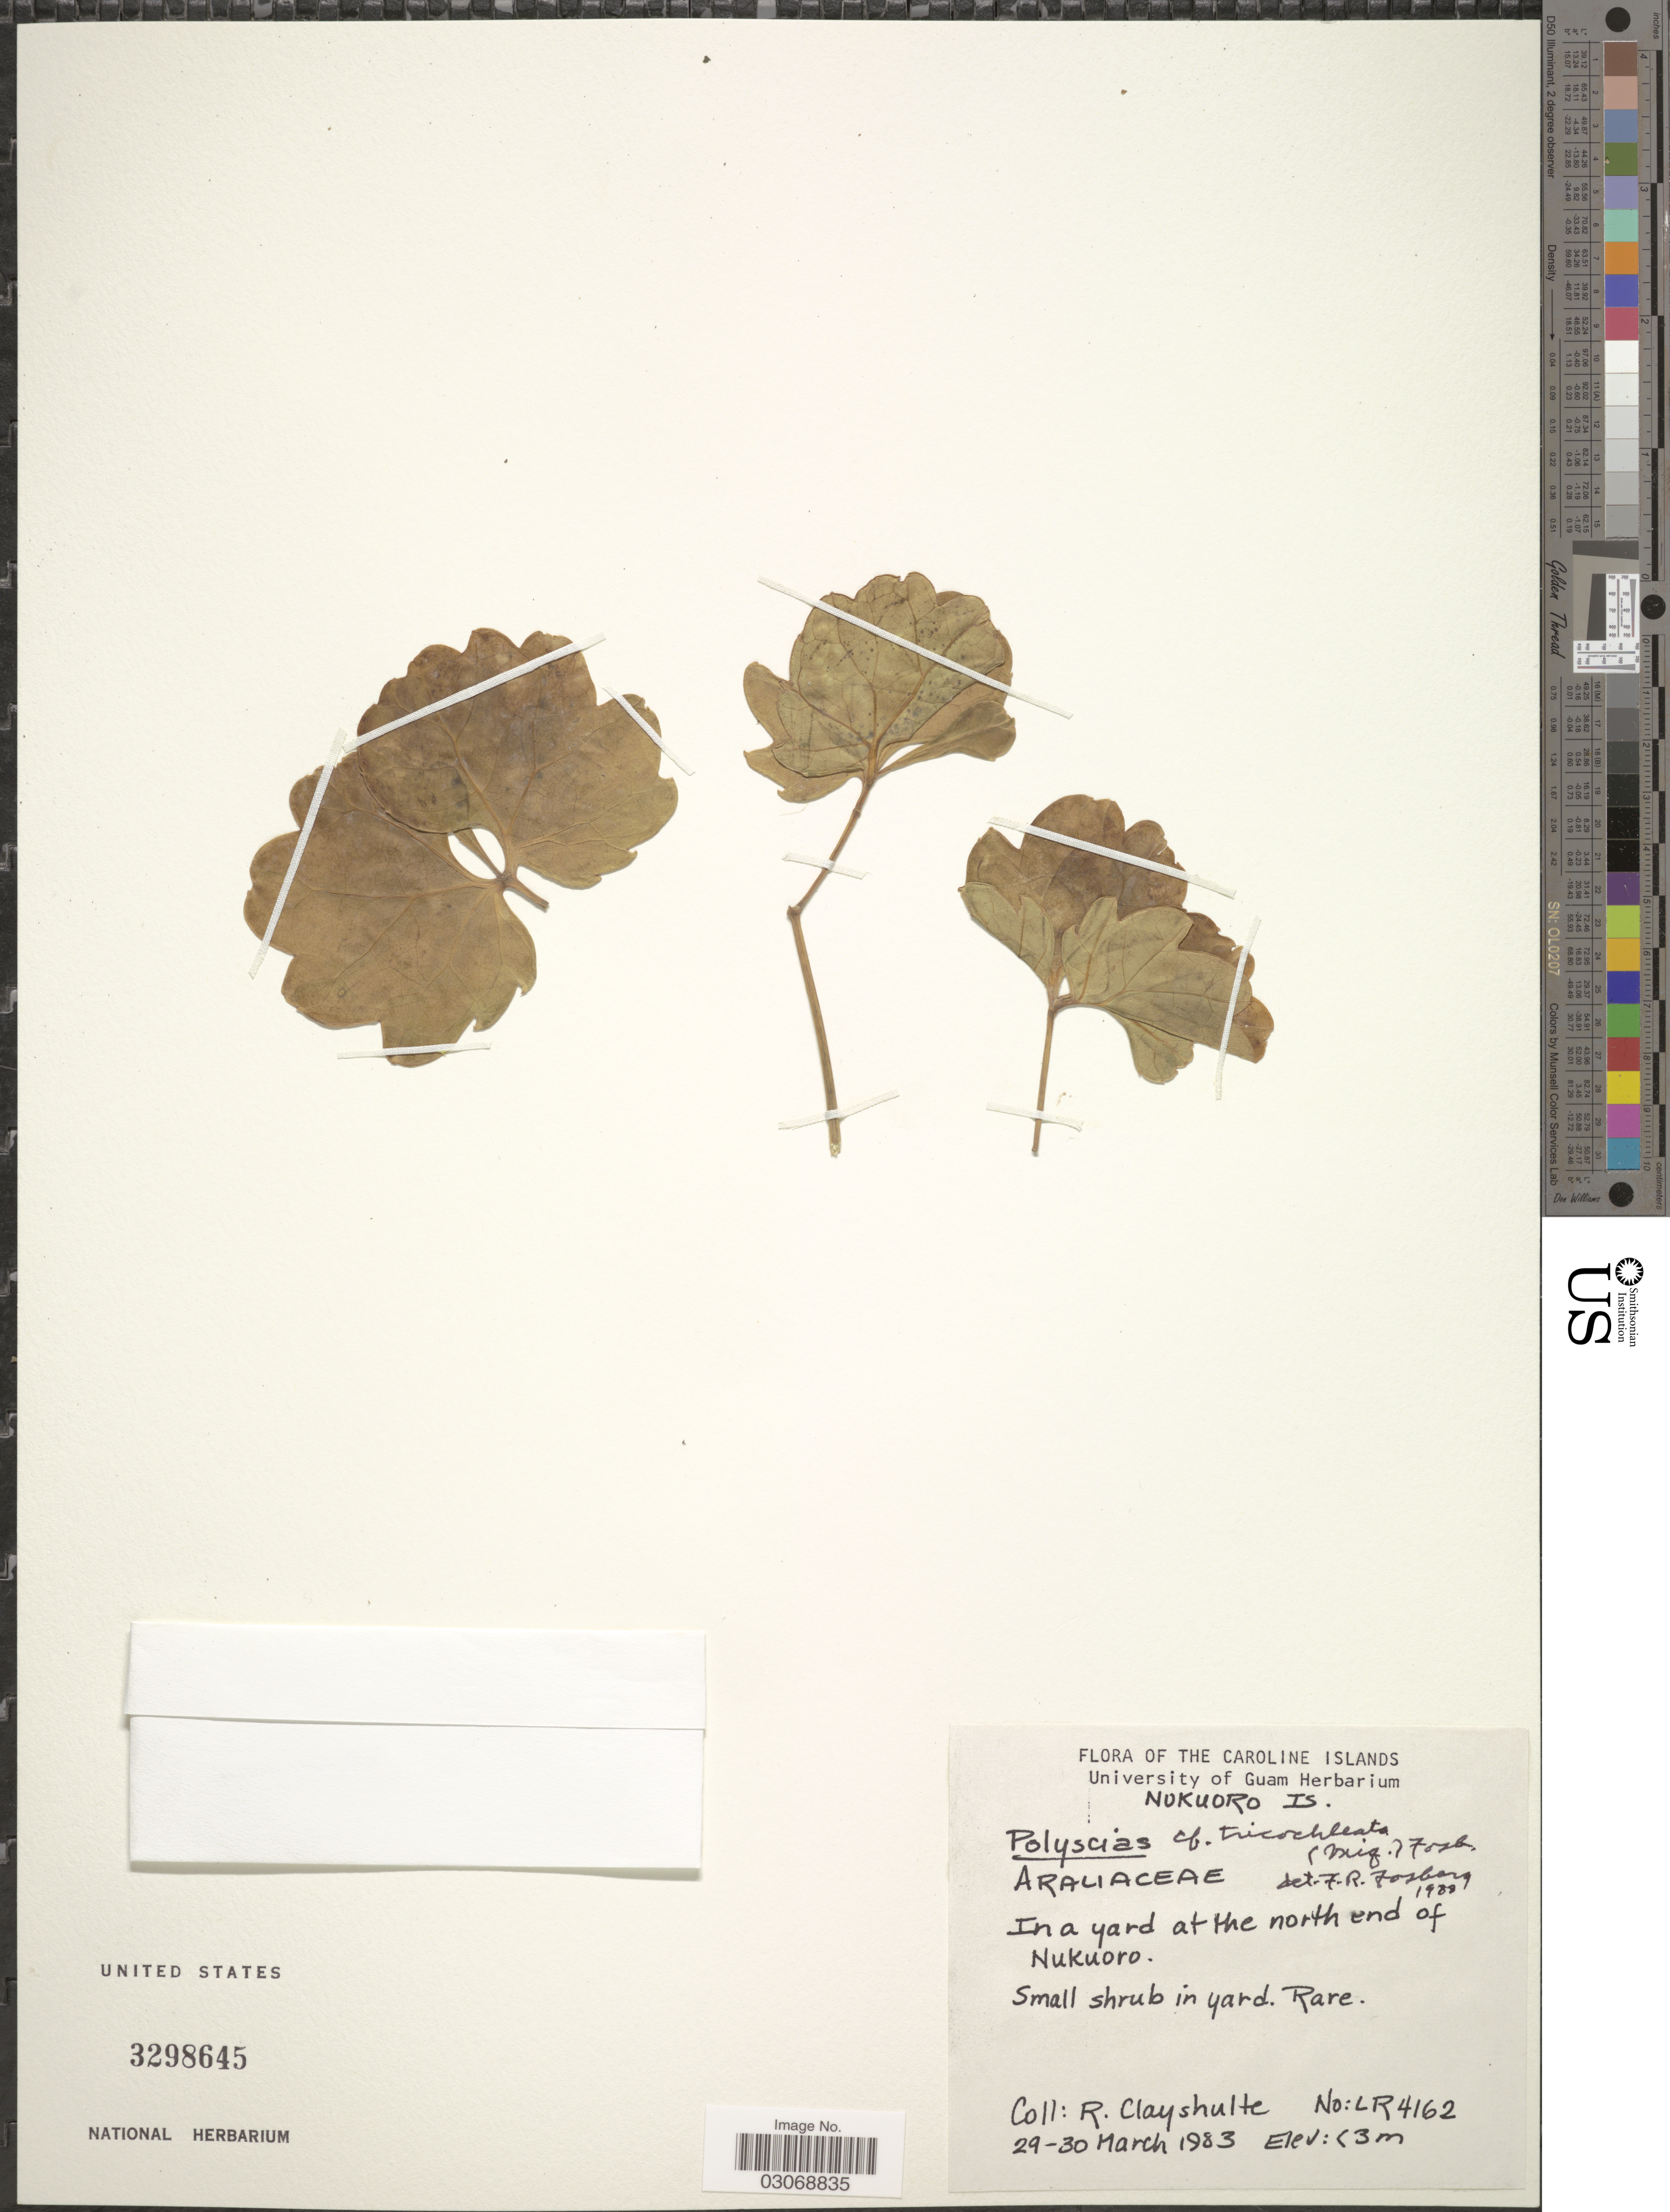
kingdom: Plantae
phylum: Tracheophyta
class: Magnoliopsida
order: Apiales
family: Araliaceae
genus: Polyscias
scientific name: Polyscias scutellaria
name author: (Burm. f.) Fosberg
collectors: R. Clayshulte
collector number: LR4162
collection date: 1983-03-29/1983-03-30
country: Micronesia, Federated States of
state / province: Pohnpei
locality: The Caroline Islands. Nukuoro Is. In a yard at the north end of Nukuoro.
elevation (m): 3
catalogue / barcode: US 3298645